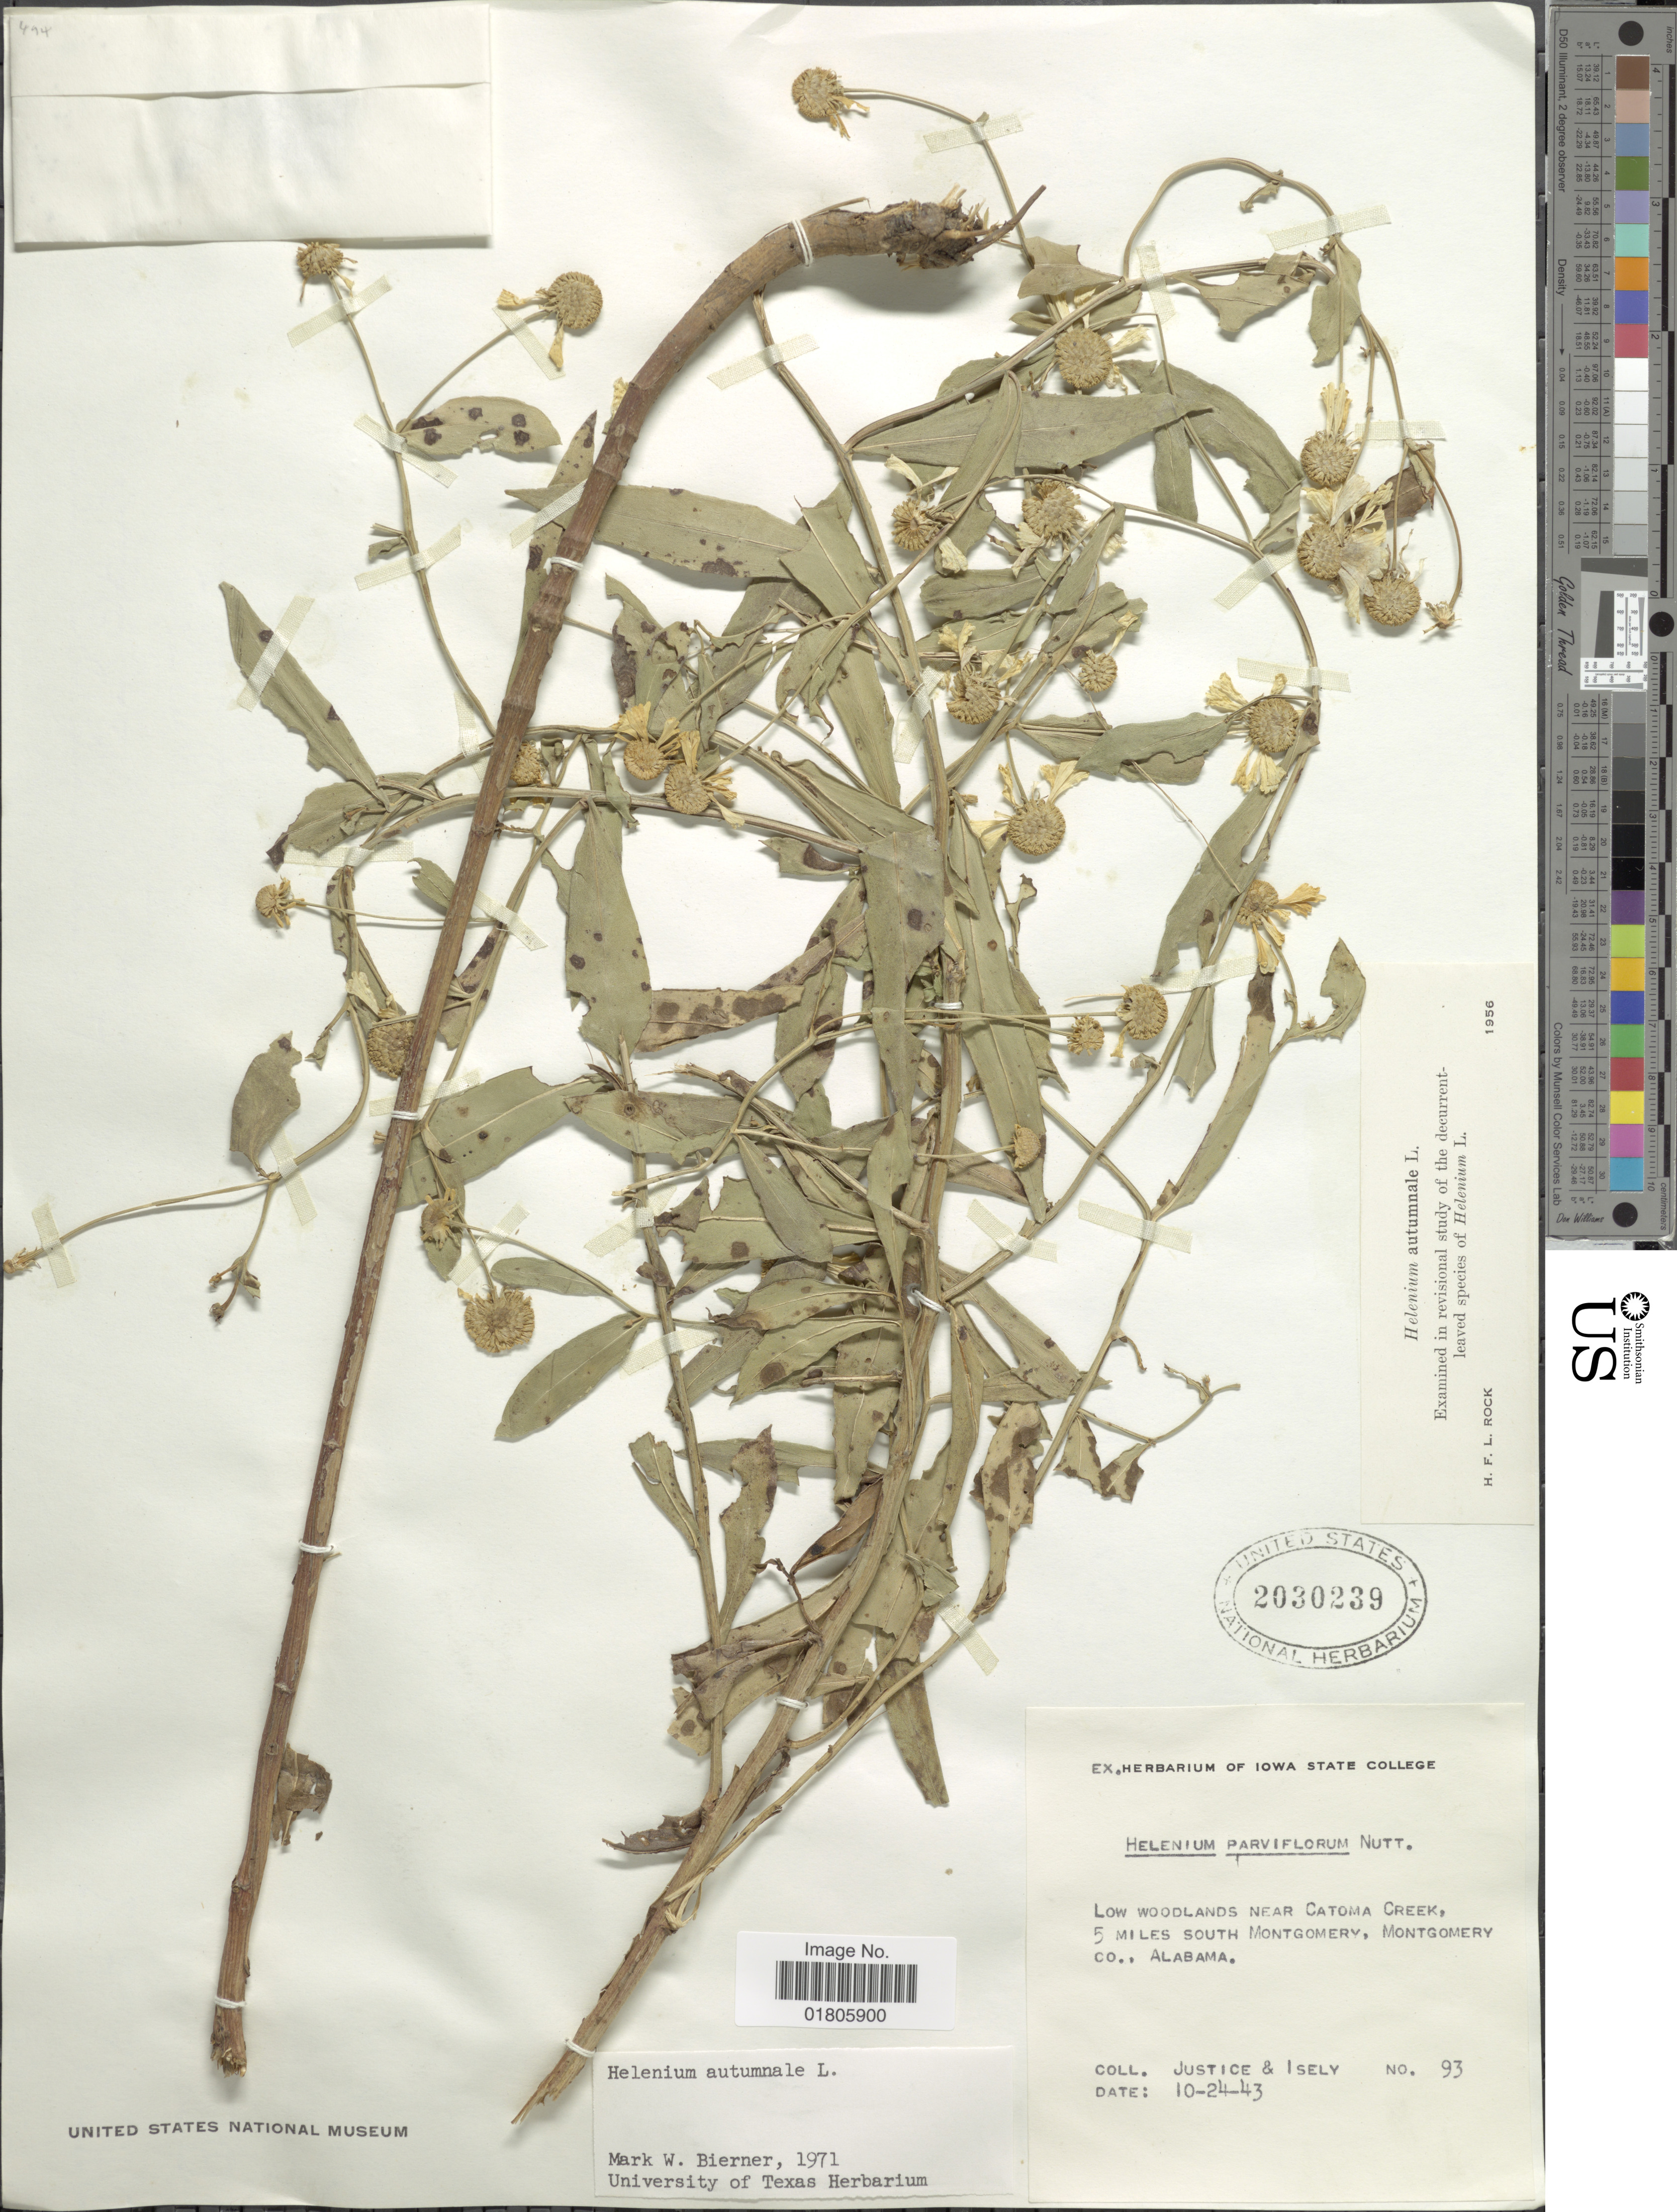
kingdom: Plantae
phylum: Tracheophyta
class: Magnoliopsida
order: Asterales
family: Asteraceae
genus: Helenium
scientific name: Helenium autumnale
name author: L.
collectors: Justice & Isely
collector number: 93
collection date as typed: Transcribed d/m/y: 24/10/43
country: United States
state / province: Alabama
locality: Near Catoma Creek, 5 miles south Montgomery, Montgomery Co.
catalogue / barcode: US 2030239